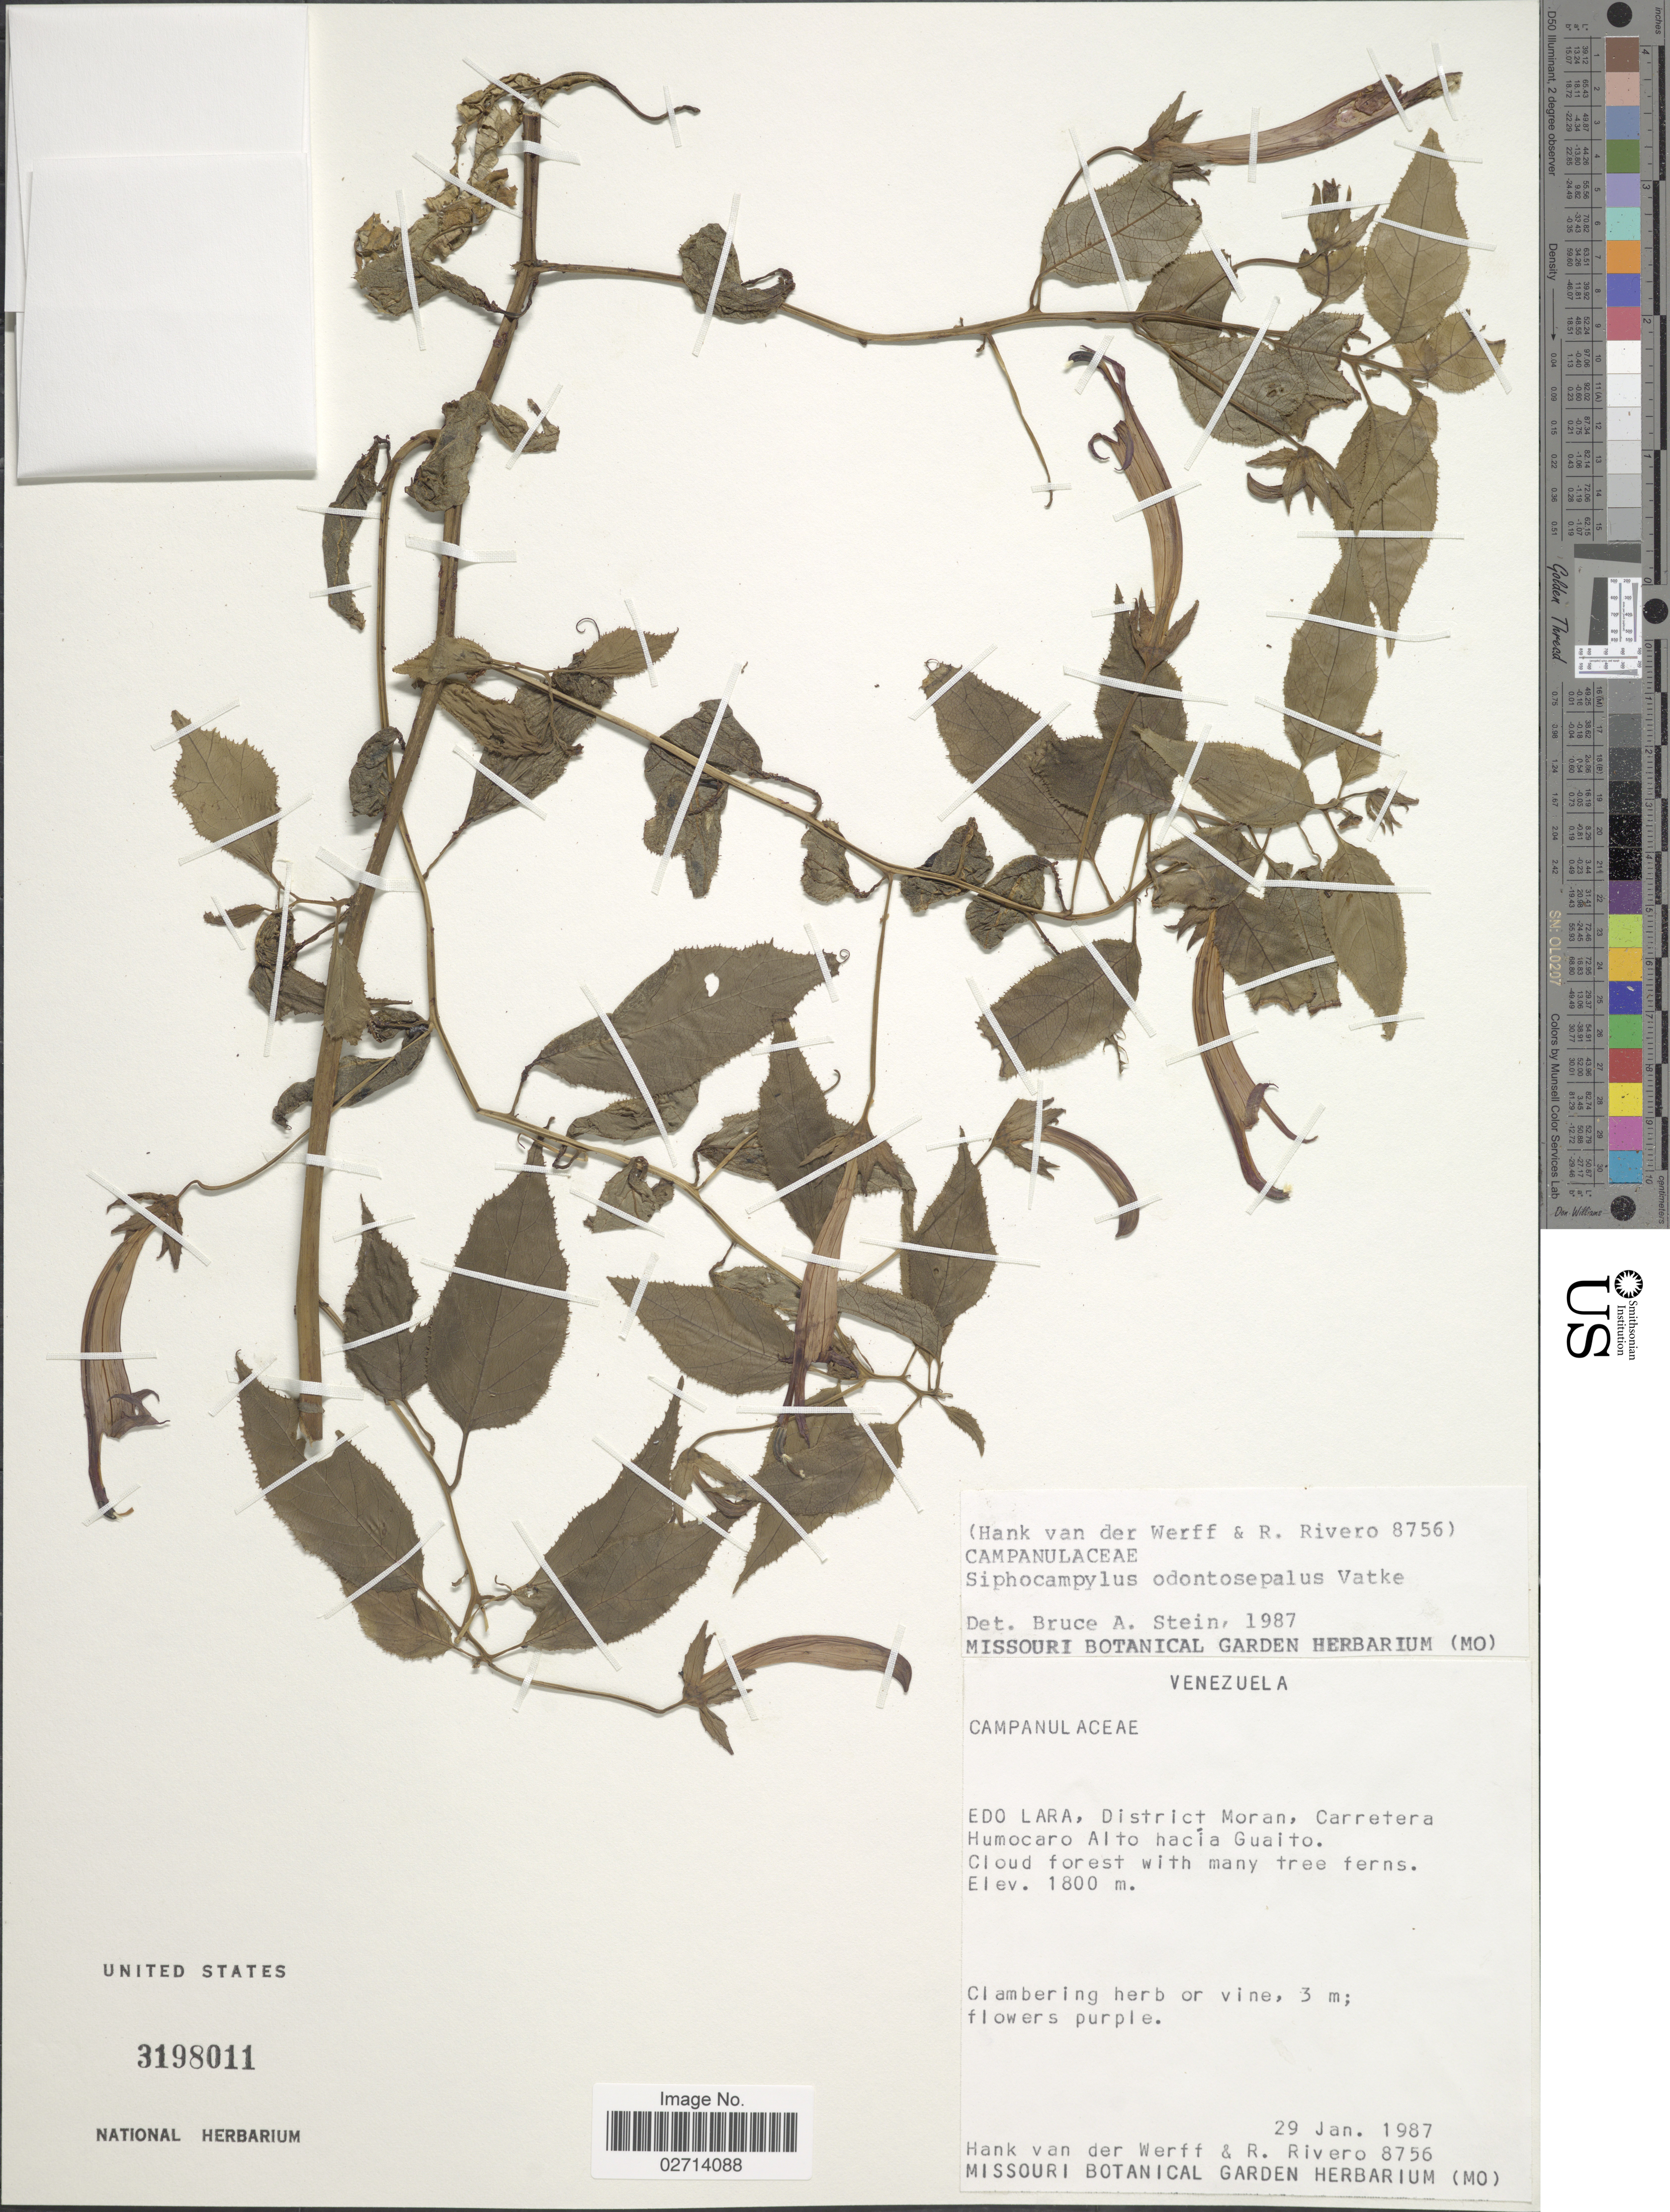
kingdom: Plantae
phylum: Tracheophyta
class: Magnoliopsida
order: Asterales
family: Campanulaceae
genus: Siphocampylus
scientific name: Siphocampylus odontosepalus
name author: Vatke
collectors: H. van der Werff & R. Rivero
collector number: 8756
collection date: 1987-01-29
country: Venezuela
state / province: Lara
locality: District Moran, Carretera Humocaro Alto hacia Guaito.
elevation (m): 1800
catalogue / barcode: US 3198011